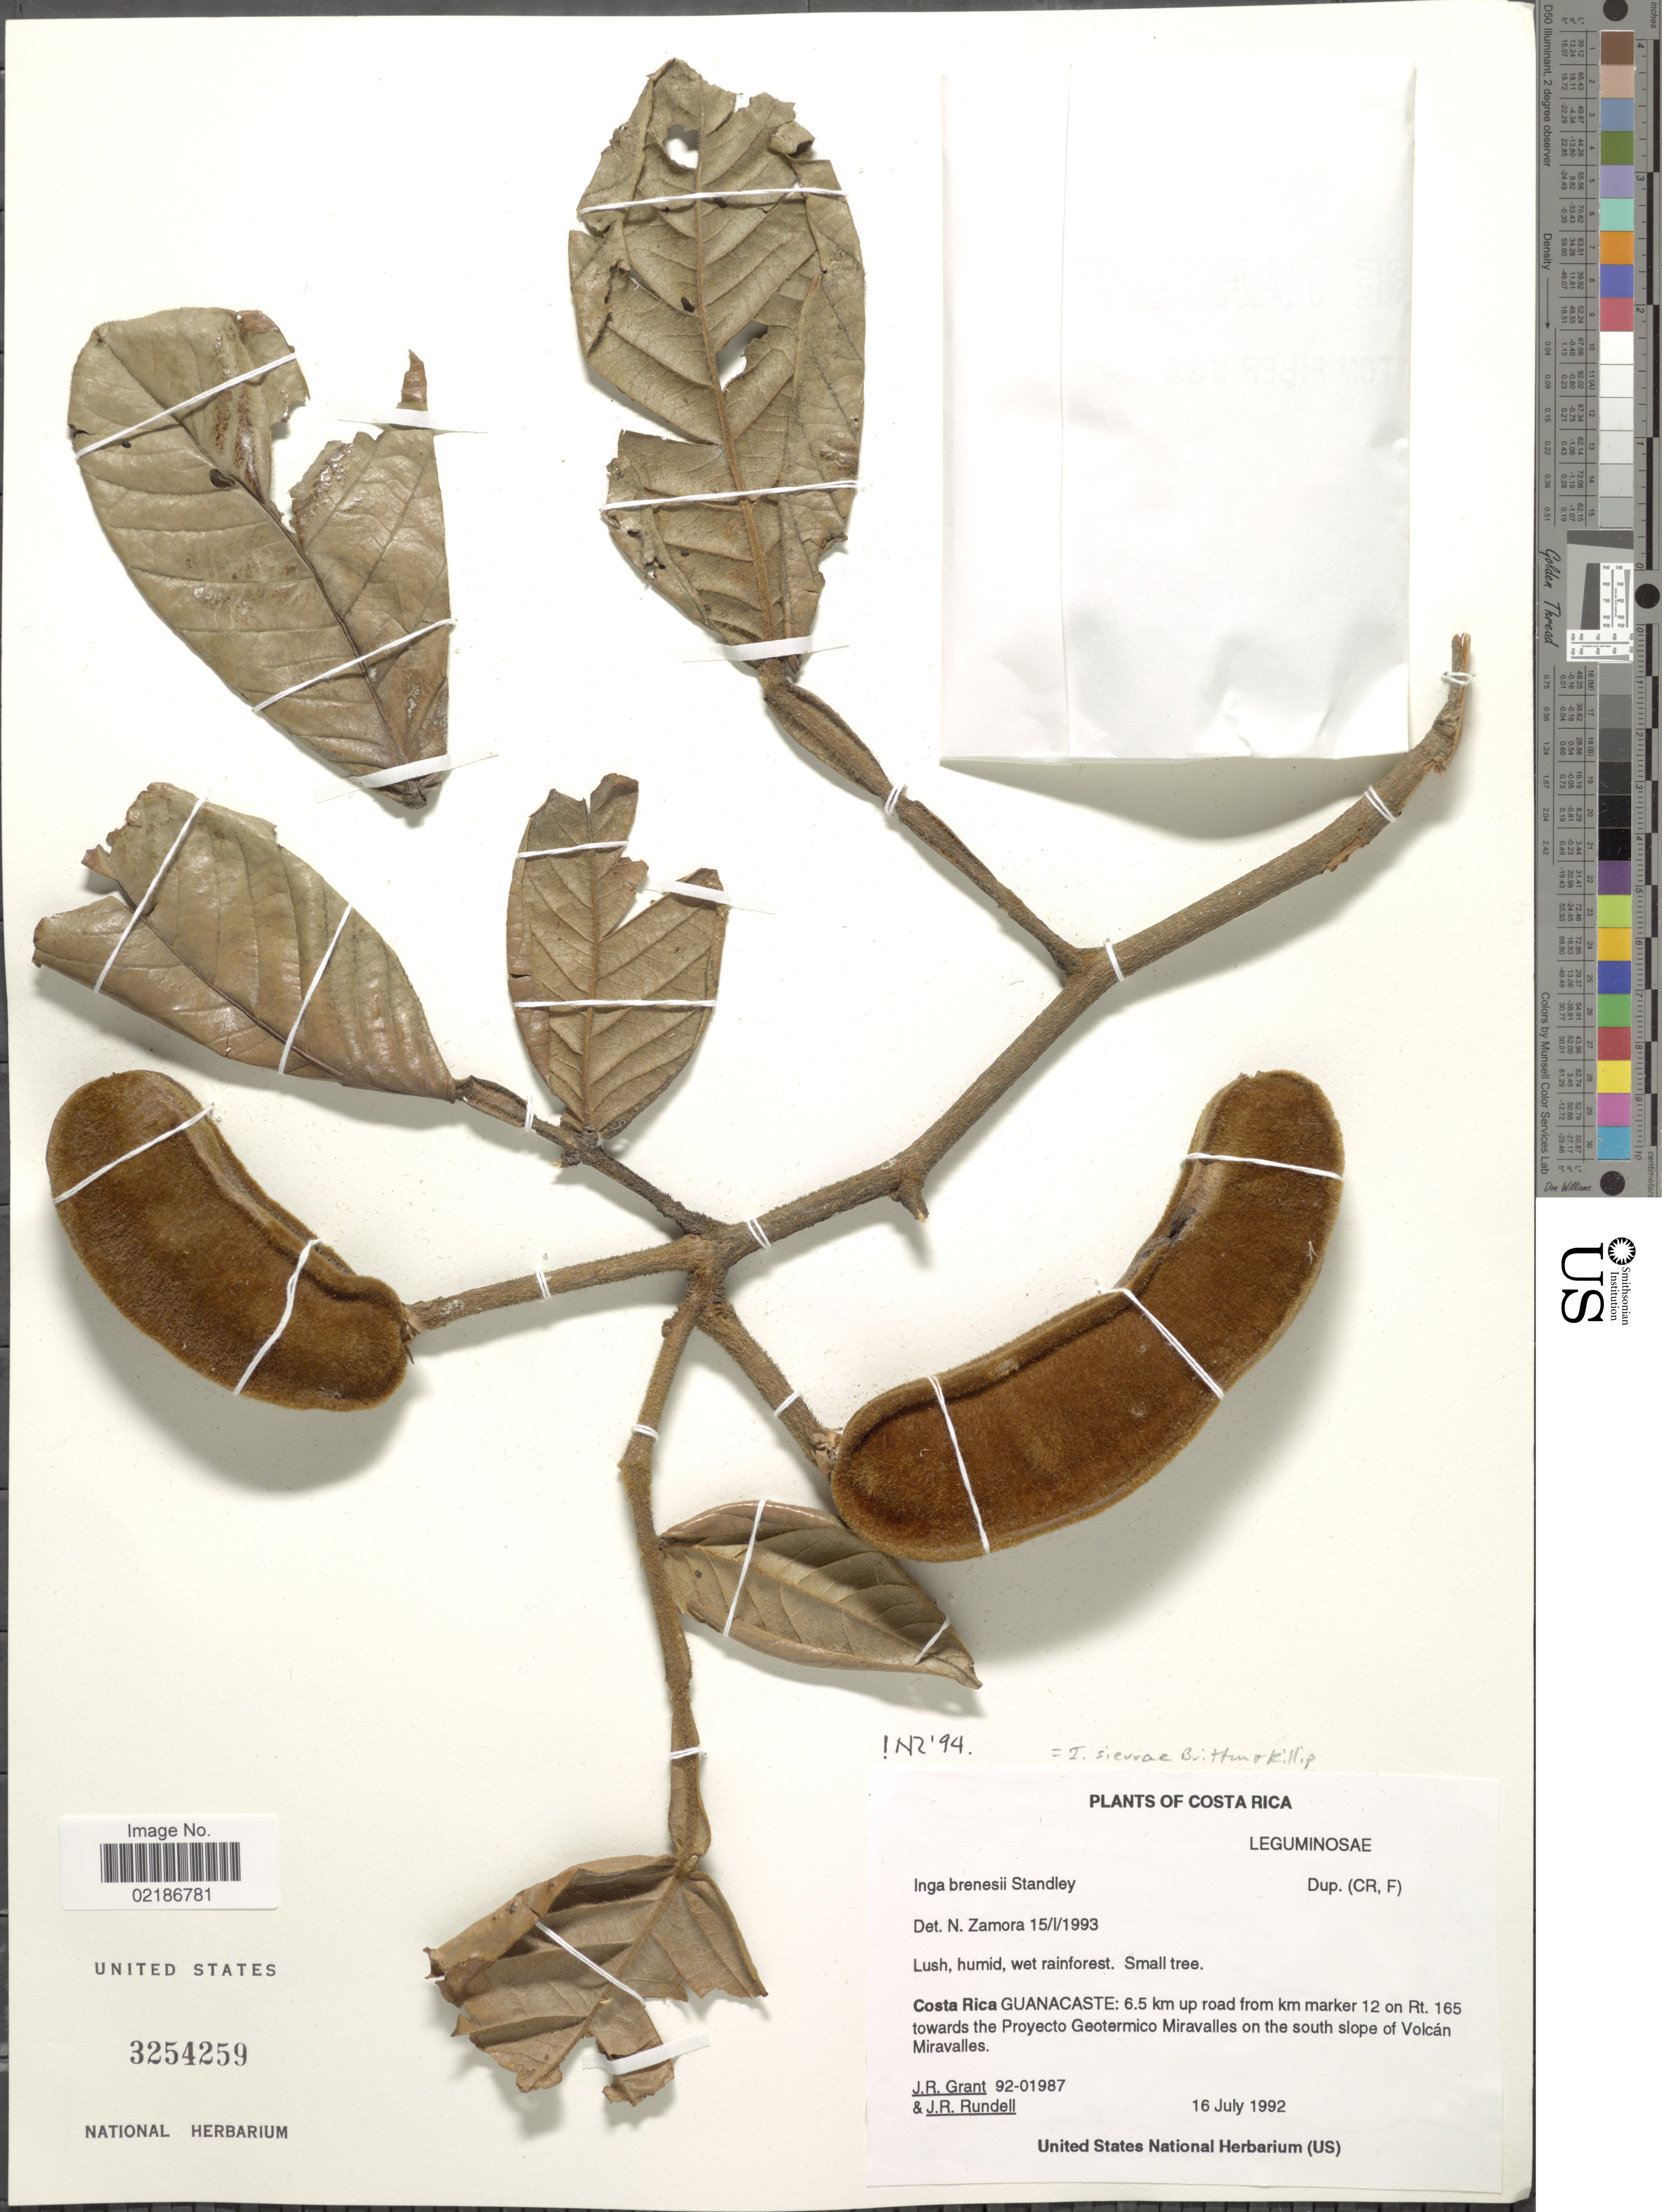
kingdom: Plantae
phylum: Tracheophyta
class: Magnoliopsida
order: Fabales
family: Fabaceae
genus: Inga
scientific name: Inga sierrae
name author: Britton & Killip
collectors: J. Grant & J. R. Rundell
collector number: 92-01987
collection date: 1992-07-16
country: Costa Rica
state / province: Guanacaste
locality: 6.5 km up road from km marker 12 on Rt 165 towards the Proyecto Geotermico Miravalles on the south slope of Volcan Miravalles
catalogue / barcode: US 3254259